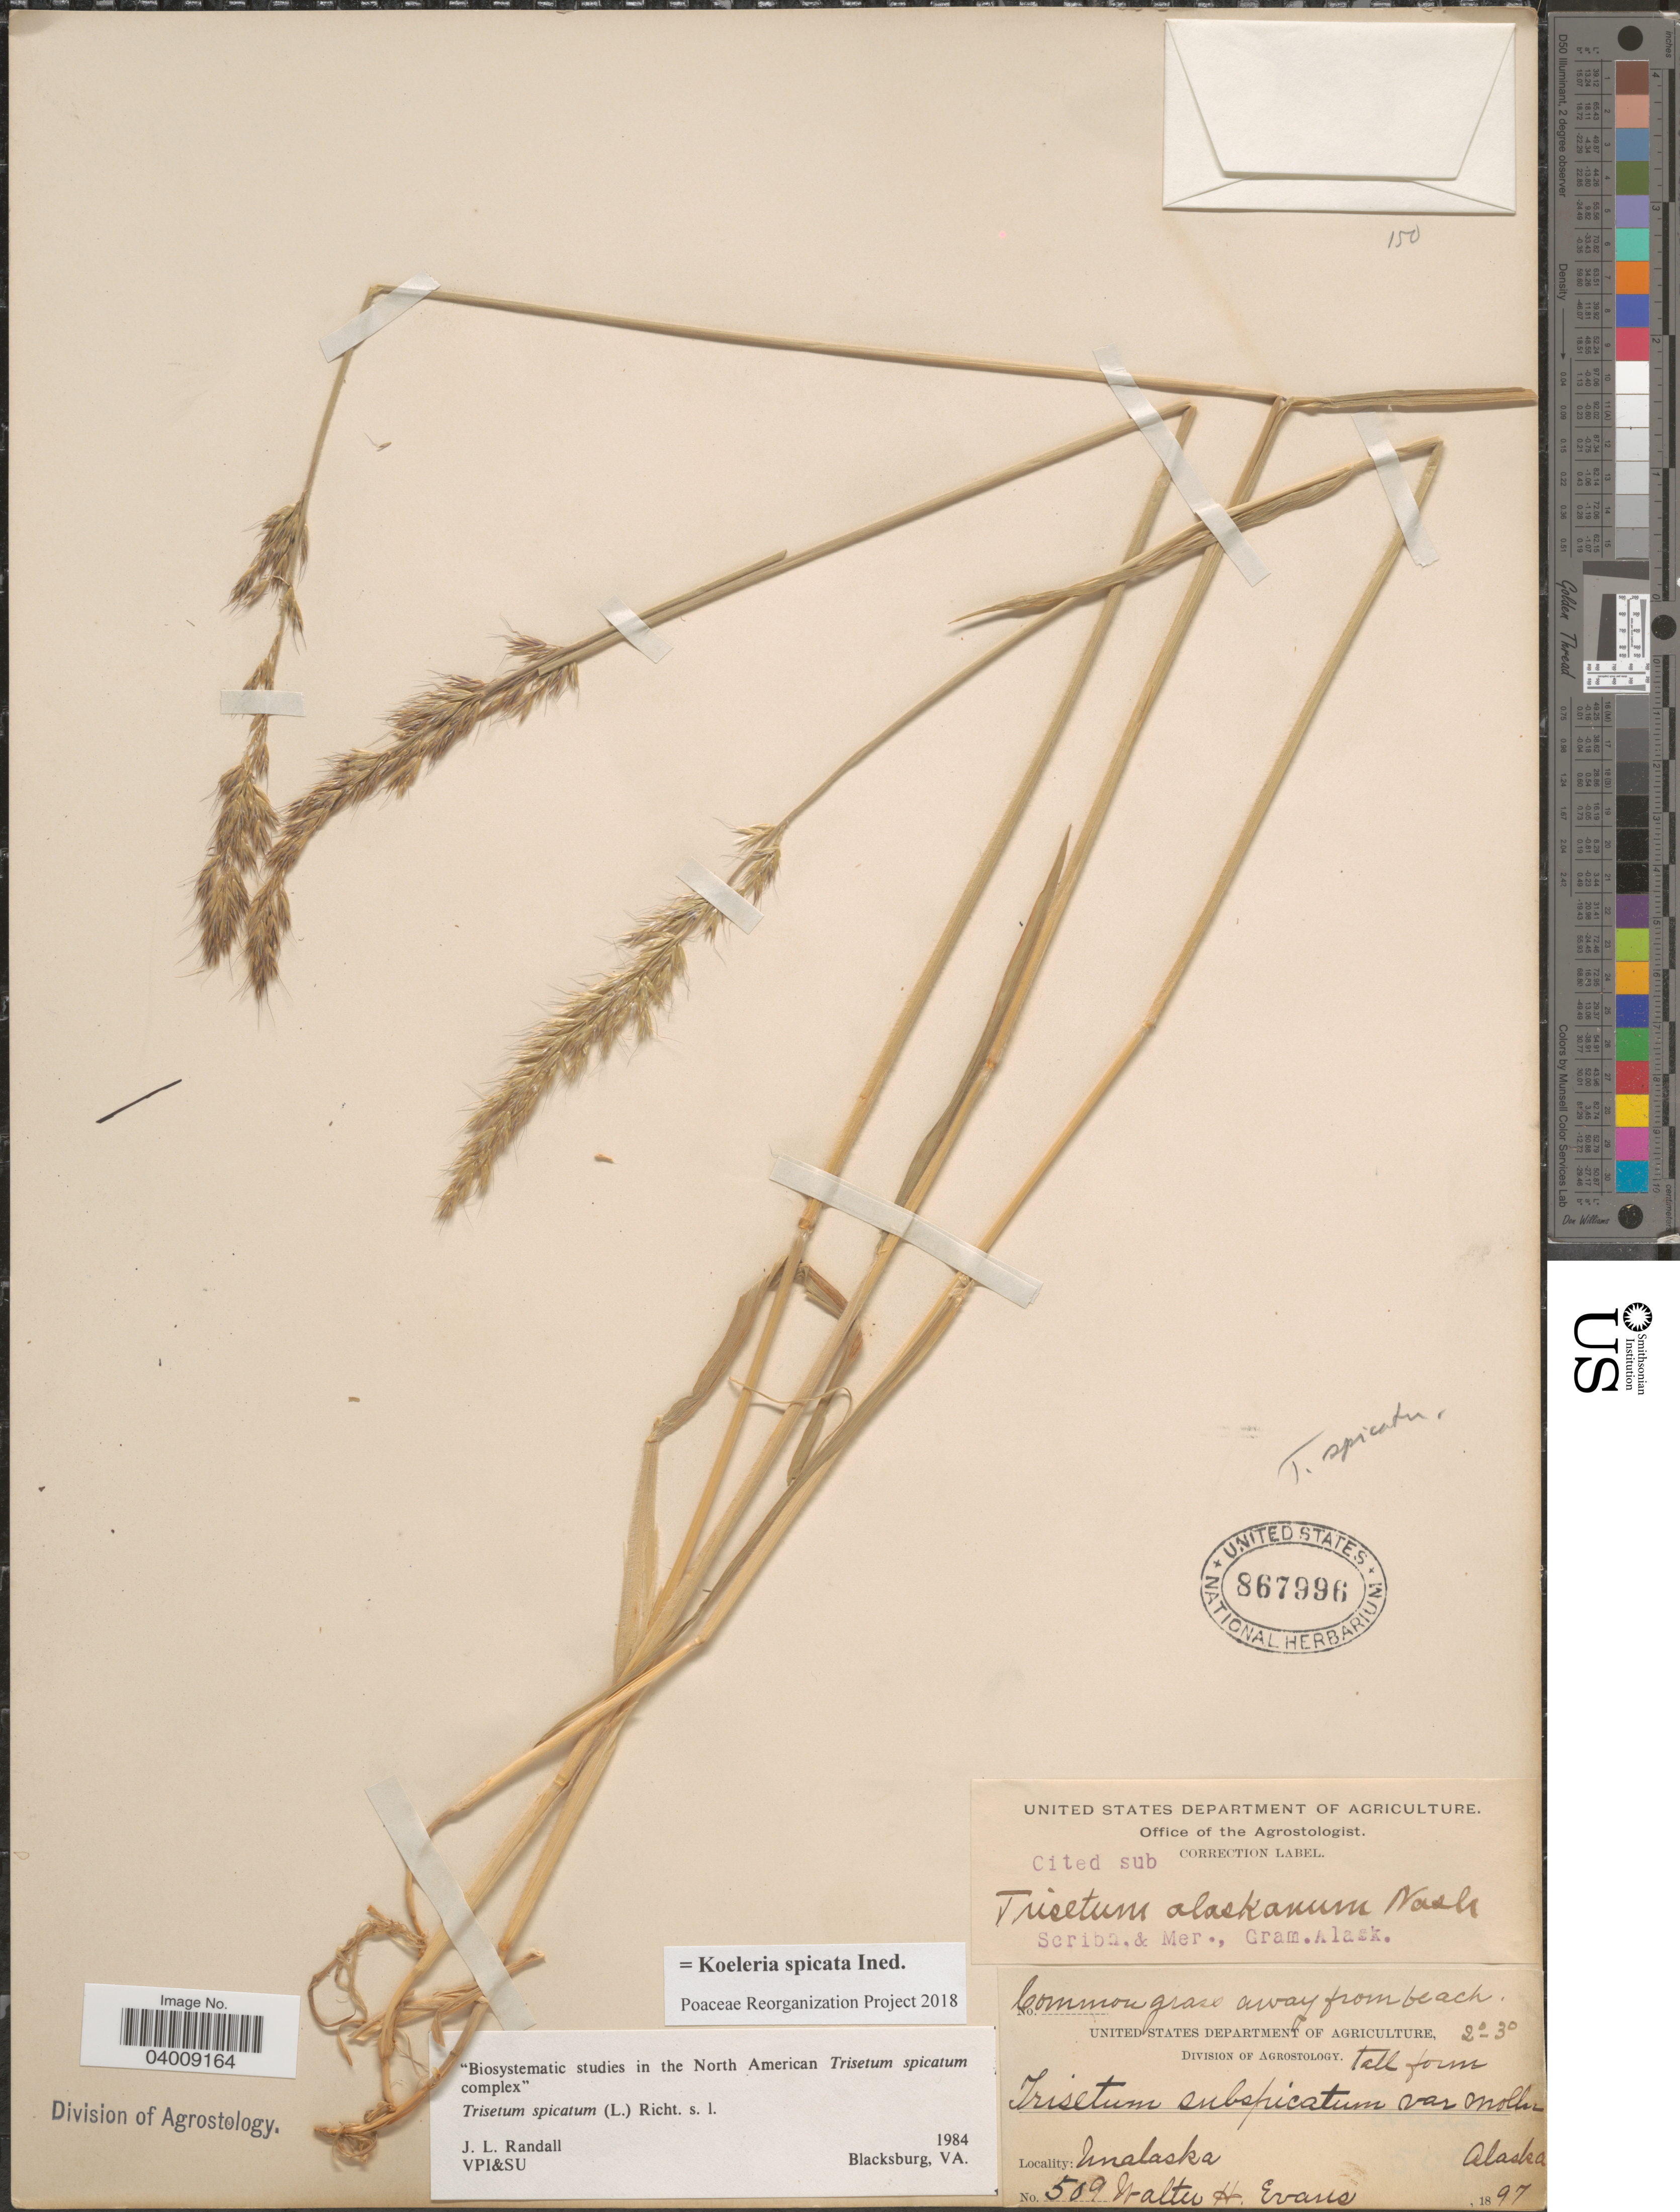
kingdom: Plantae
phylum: Tracheophyta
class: Liliopsida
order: Poales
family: Poaceae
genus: Koeleria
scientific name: Koeleria spicata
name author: (L.) Barberá et al.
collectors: W. H. Evans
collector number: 509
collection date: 1897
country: United States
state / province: Alaska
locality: Unalaska.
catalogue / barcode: US 867996